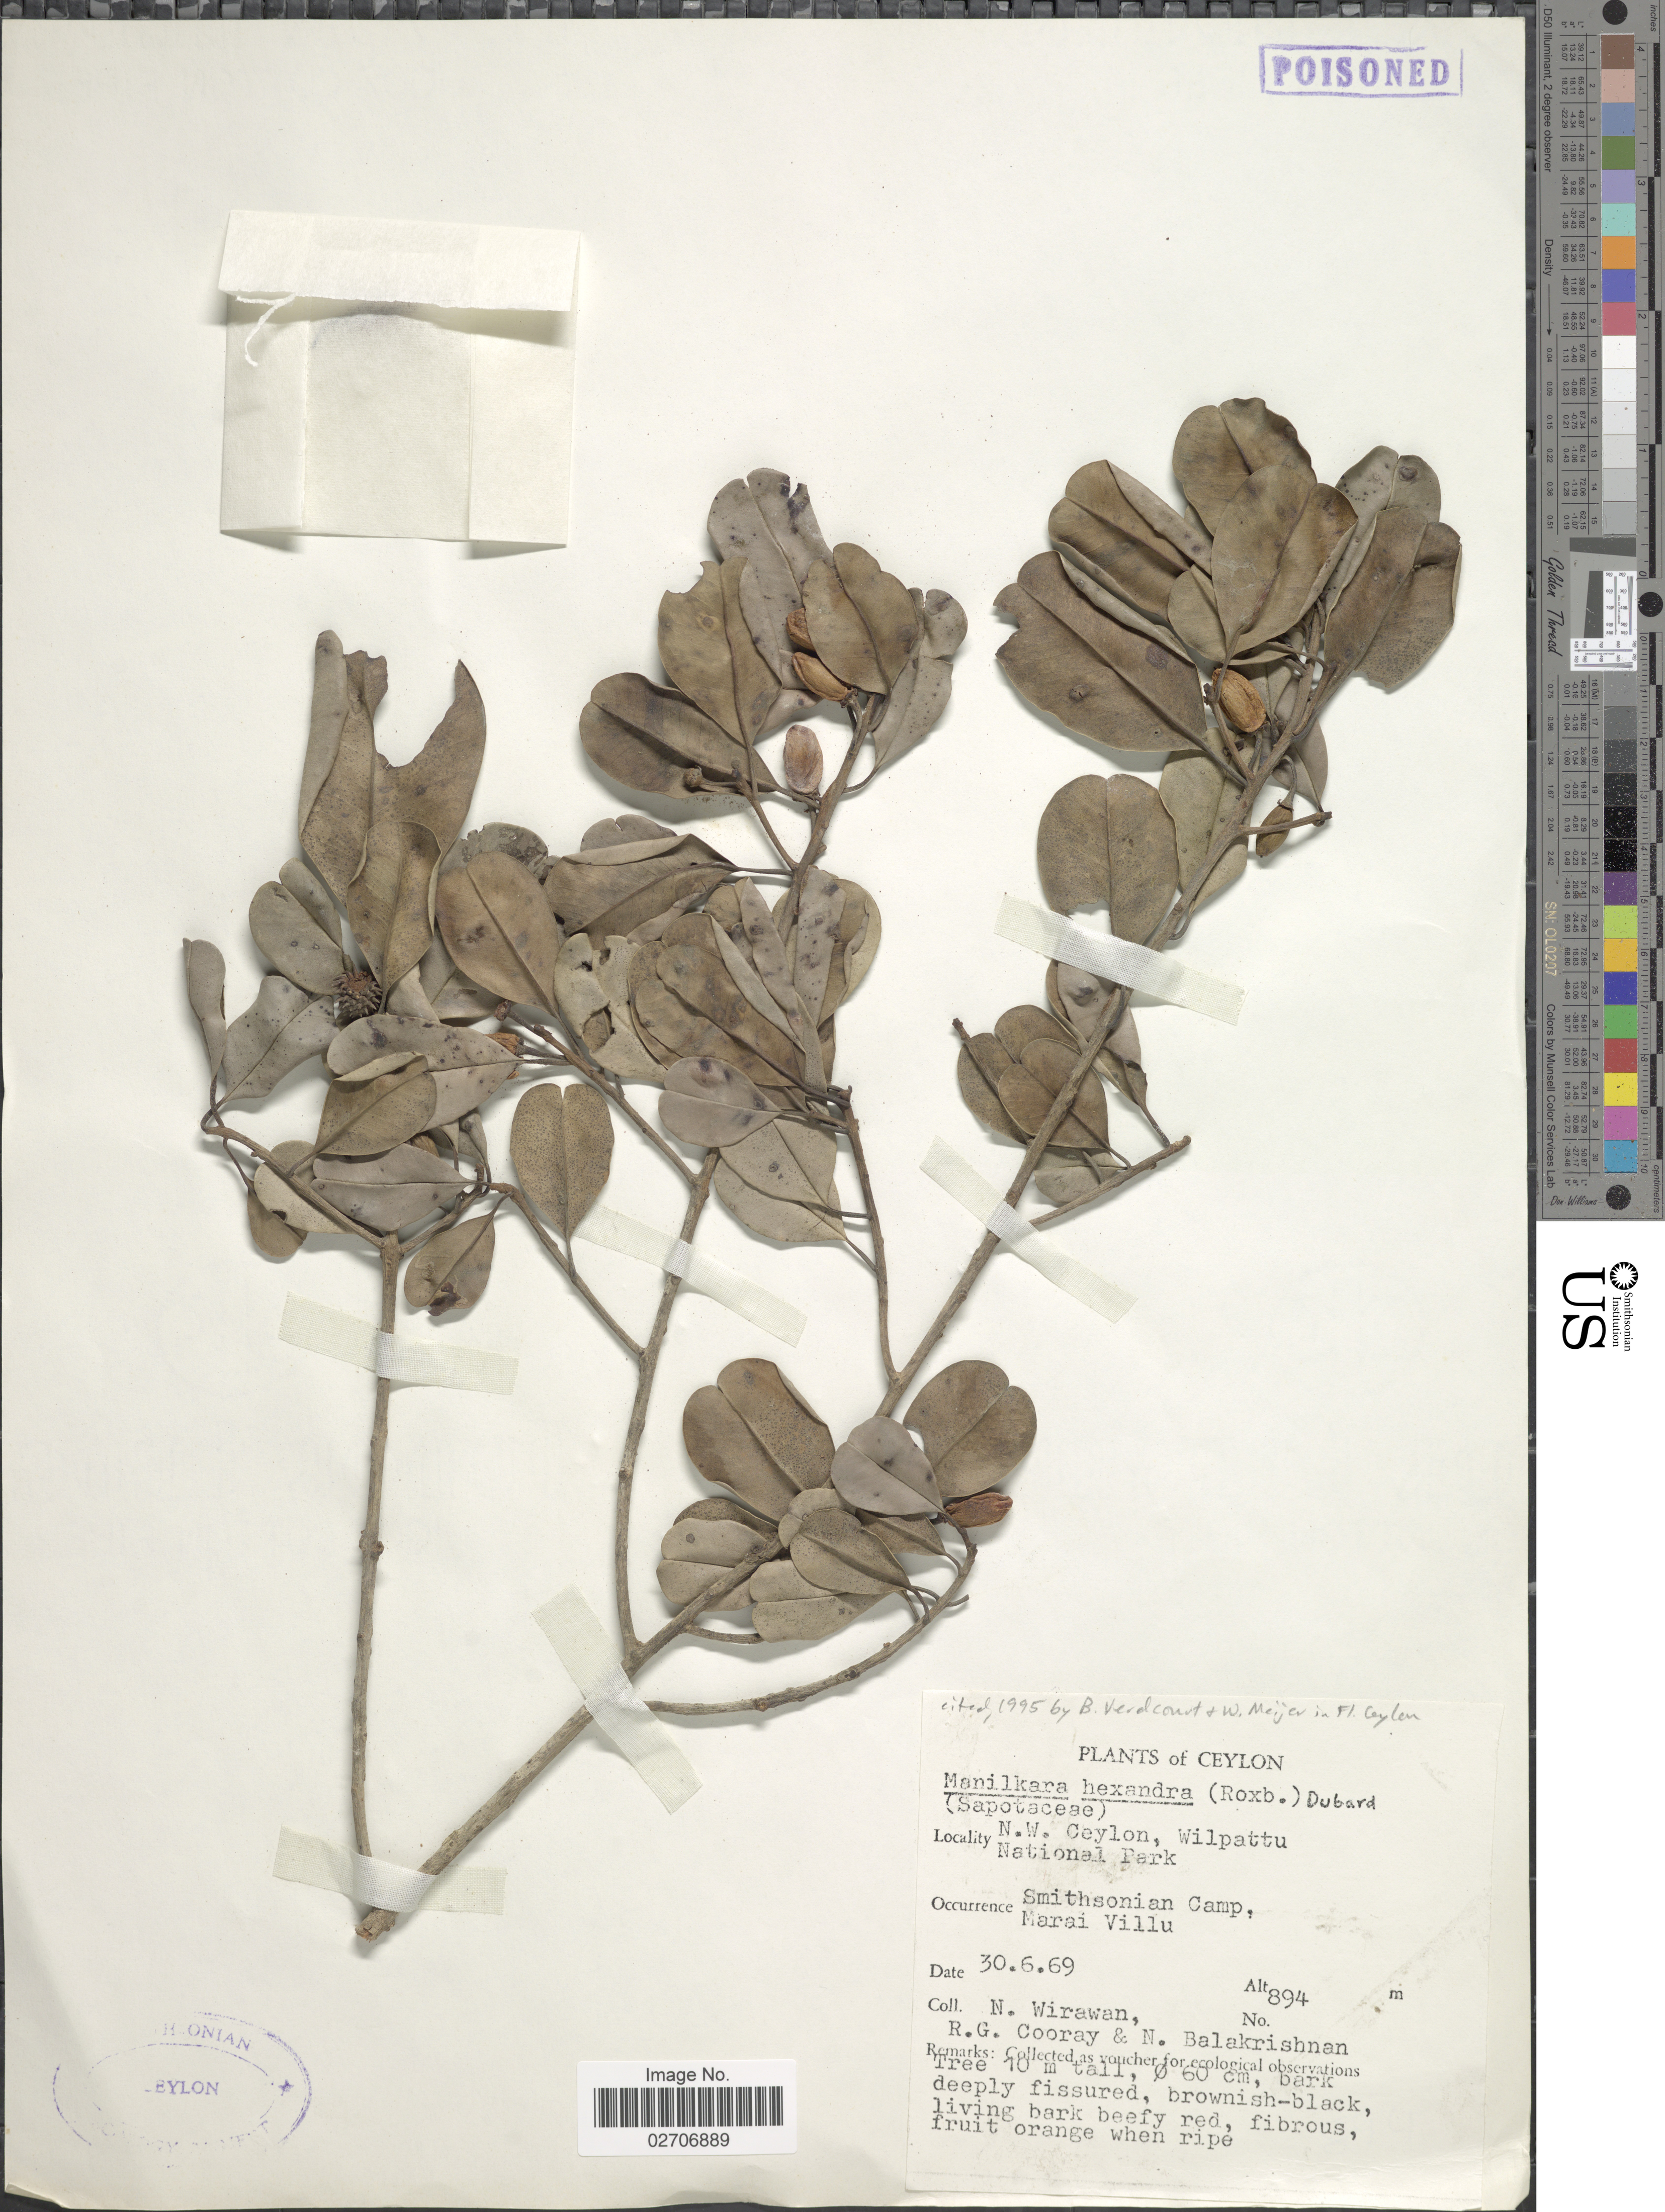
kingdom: Plantae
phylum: Tracheophyta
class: Magnoliopsida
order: Ericales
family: Sapotaceae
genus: Manilkara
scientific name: Manilkara hexandra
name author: (Roxb.) Dubard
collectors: N. Wirawan, R. Cooray & N. Balakrishnan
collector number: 894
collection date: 1969-06-30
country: Sri Lanka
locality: Ceylon, N.W. Ceylon, Wilpattu National Park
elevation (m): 894